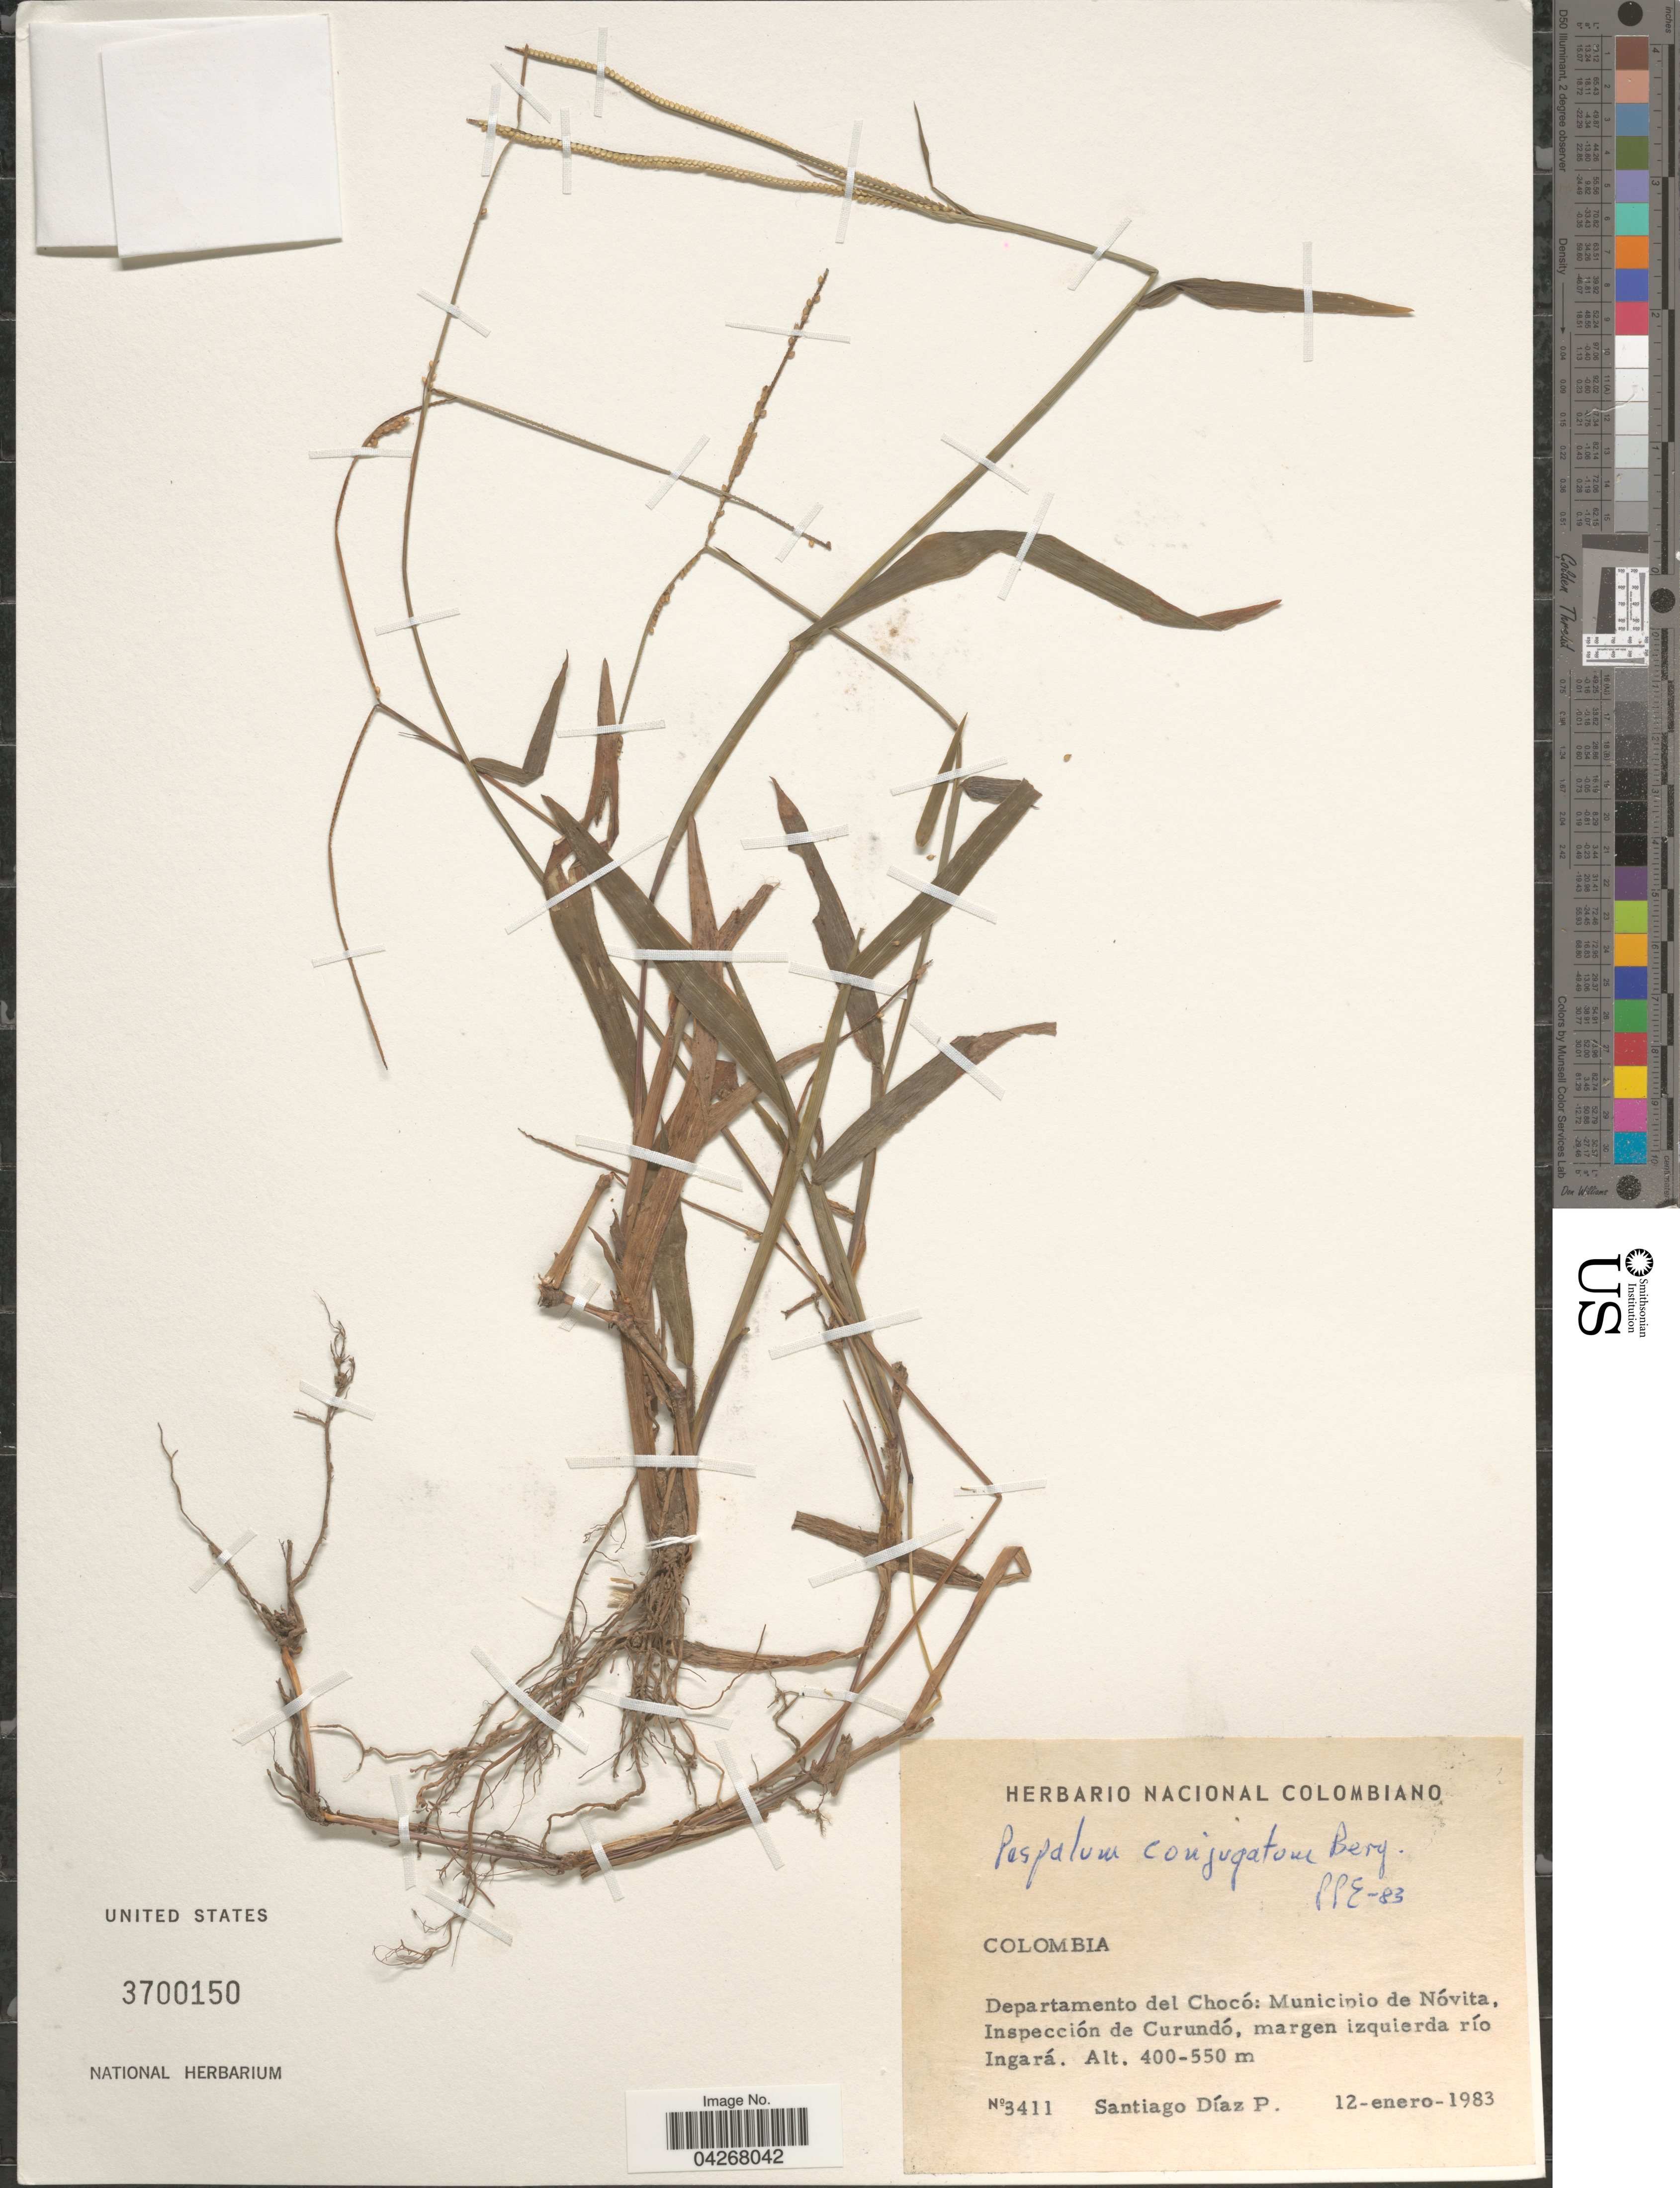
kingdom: Plantae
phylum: Tracheophyta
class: Liliopsida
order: Poales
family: Poaceae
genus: Paspalum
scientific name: Paspalum conjugatum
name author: P.J. Bergius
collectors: S. Diaz P.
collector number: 3411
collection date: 1983-01-12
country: Colombia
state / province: Chocó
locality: Departamento del Chocó. Municipio de Nóvita, Inspección de Curundó, margen izquierda río Ingará.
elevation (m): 400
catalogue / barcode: US 3700150